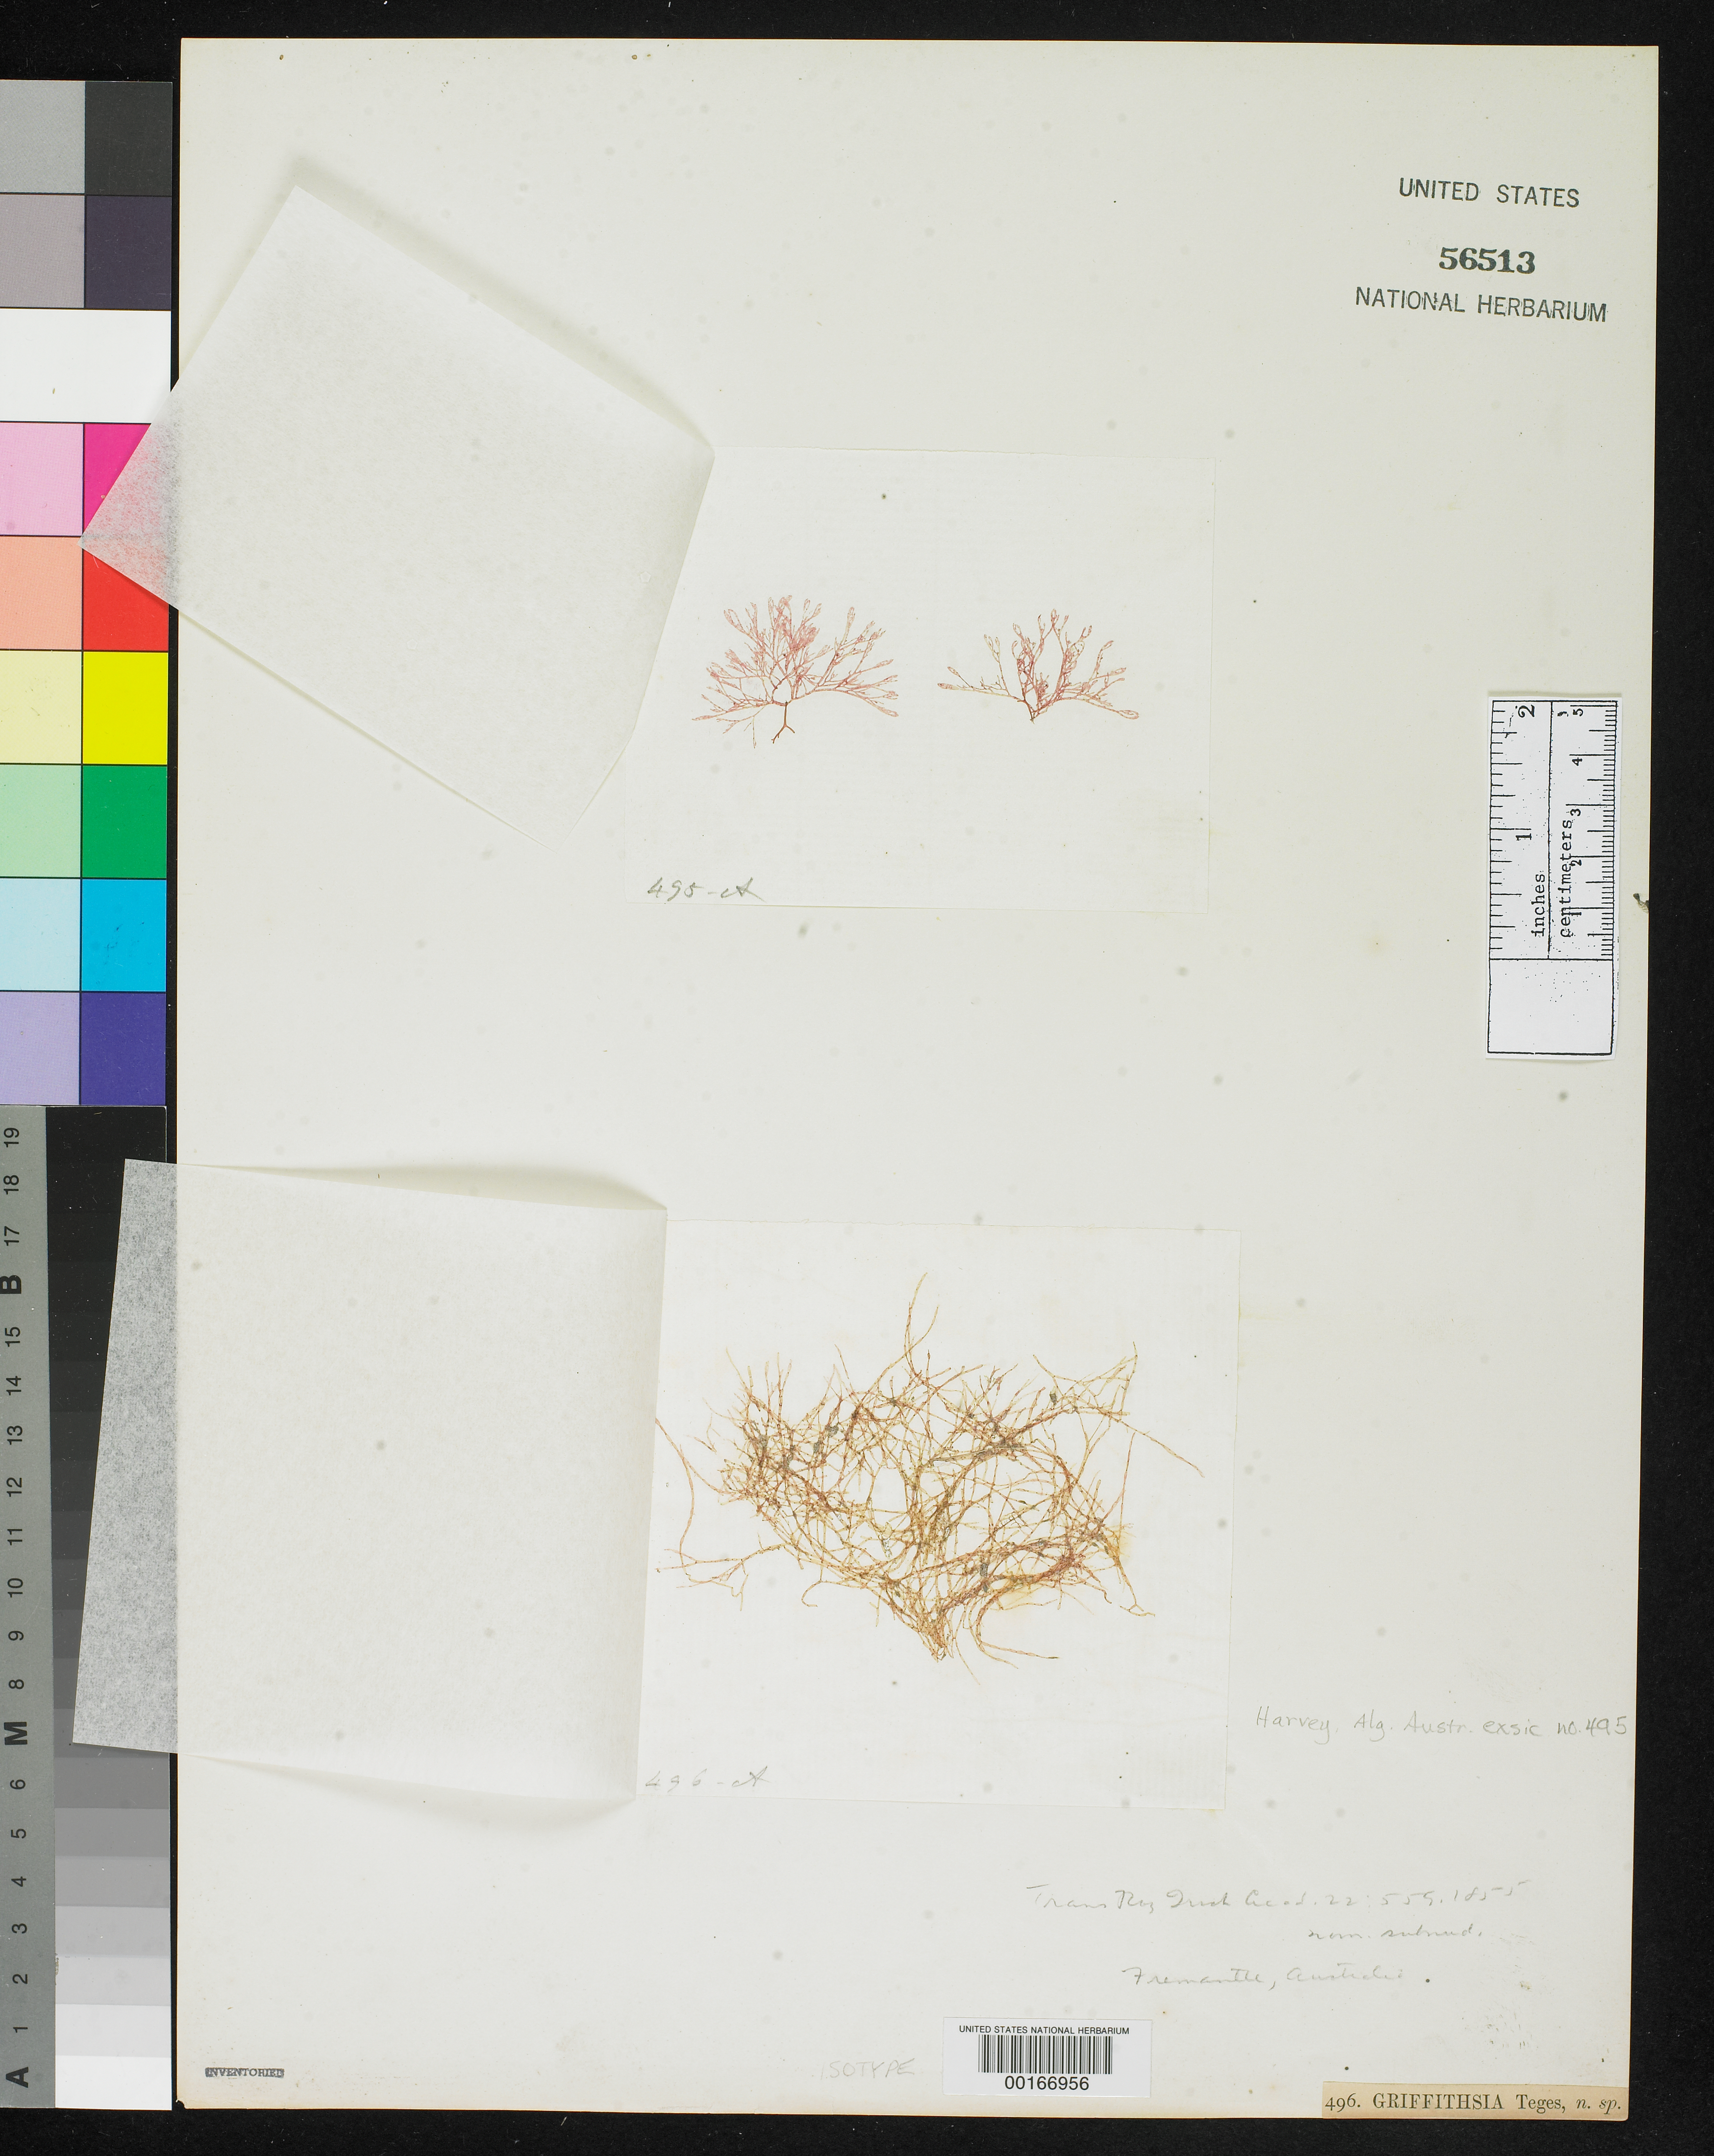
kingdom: Plantae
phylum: Rhodophyta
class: Florideophyceae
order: Ceramiales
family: Wrangeliaceae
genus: Griffithsia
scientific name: Griffithsia teges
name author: Harv.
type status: Isotype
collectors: W. Harvey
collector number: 496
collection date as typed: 1854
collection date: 1854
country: Australia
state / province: Western Australia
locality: Fremantle.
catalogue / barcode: US 56513